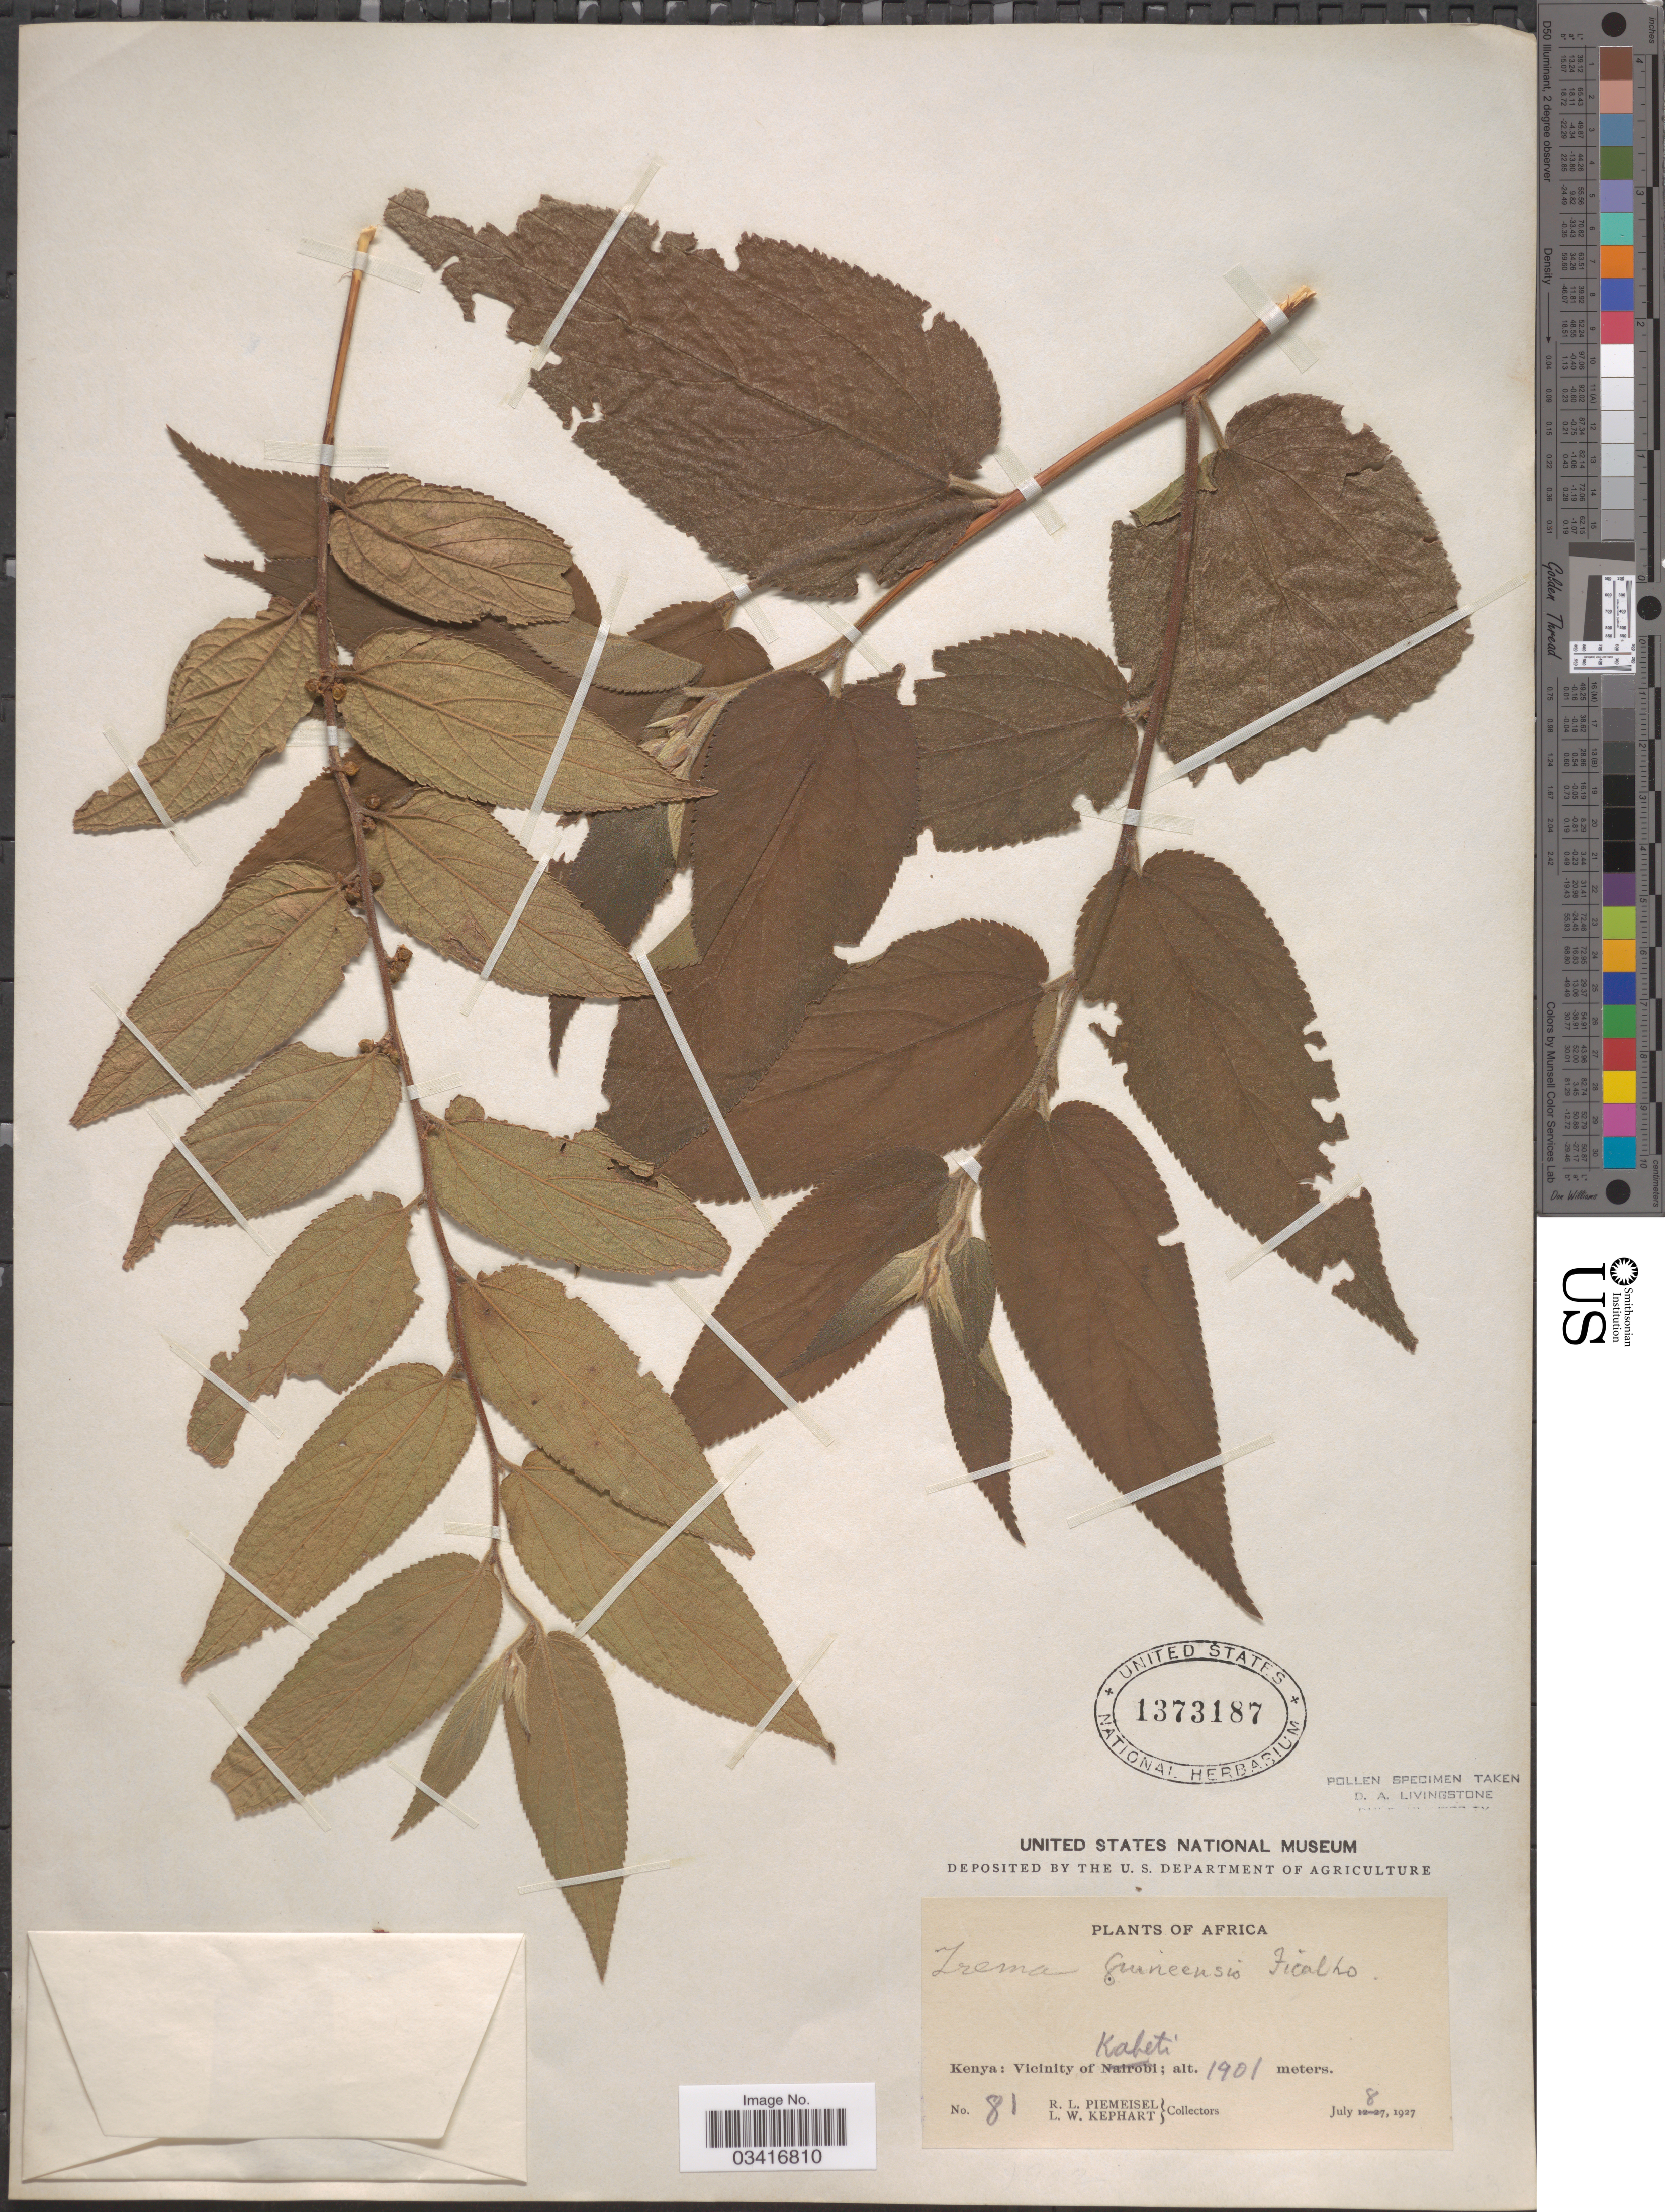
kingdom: Plantae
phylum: Tracheophyta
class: Magnoliopsida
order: Rosales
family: Cannabaceae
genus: Trema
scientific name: Trema guineense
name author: (Schumach. & Thonn.) Ficalho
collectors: R. L. Piemeisel & L. W. Kephart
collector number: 81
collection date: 1927-07-08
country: Kenya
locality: Vicinity of Kabeti.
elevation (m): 1901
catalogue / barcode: US 1373187